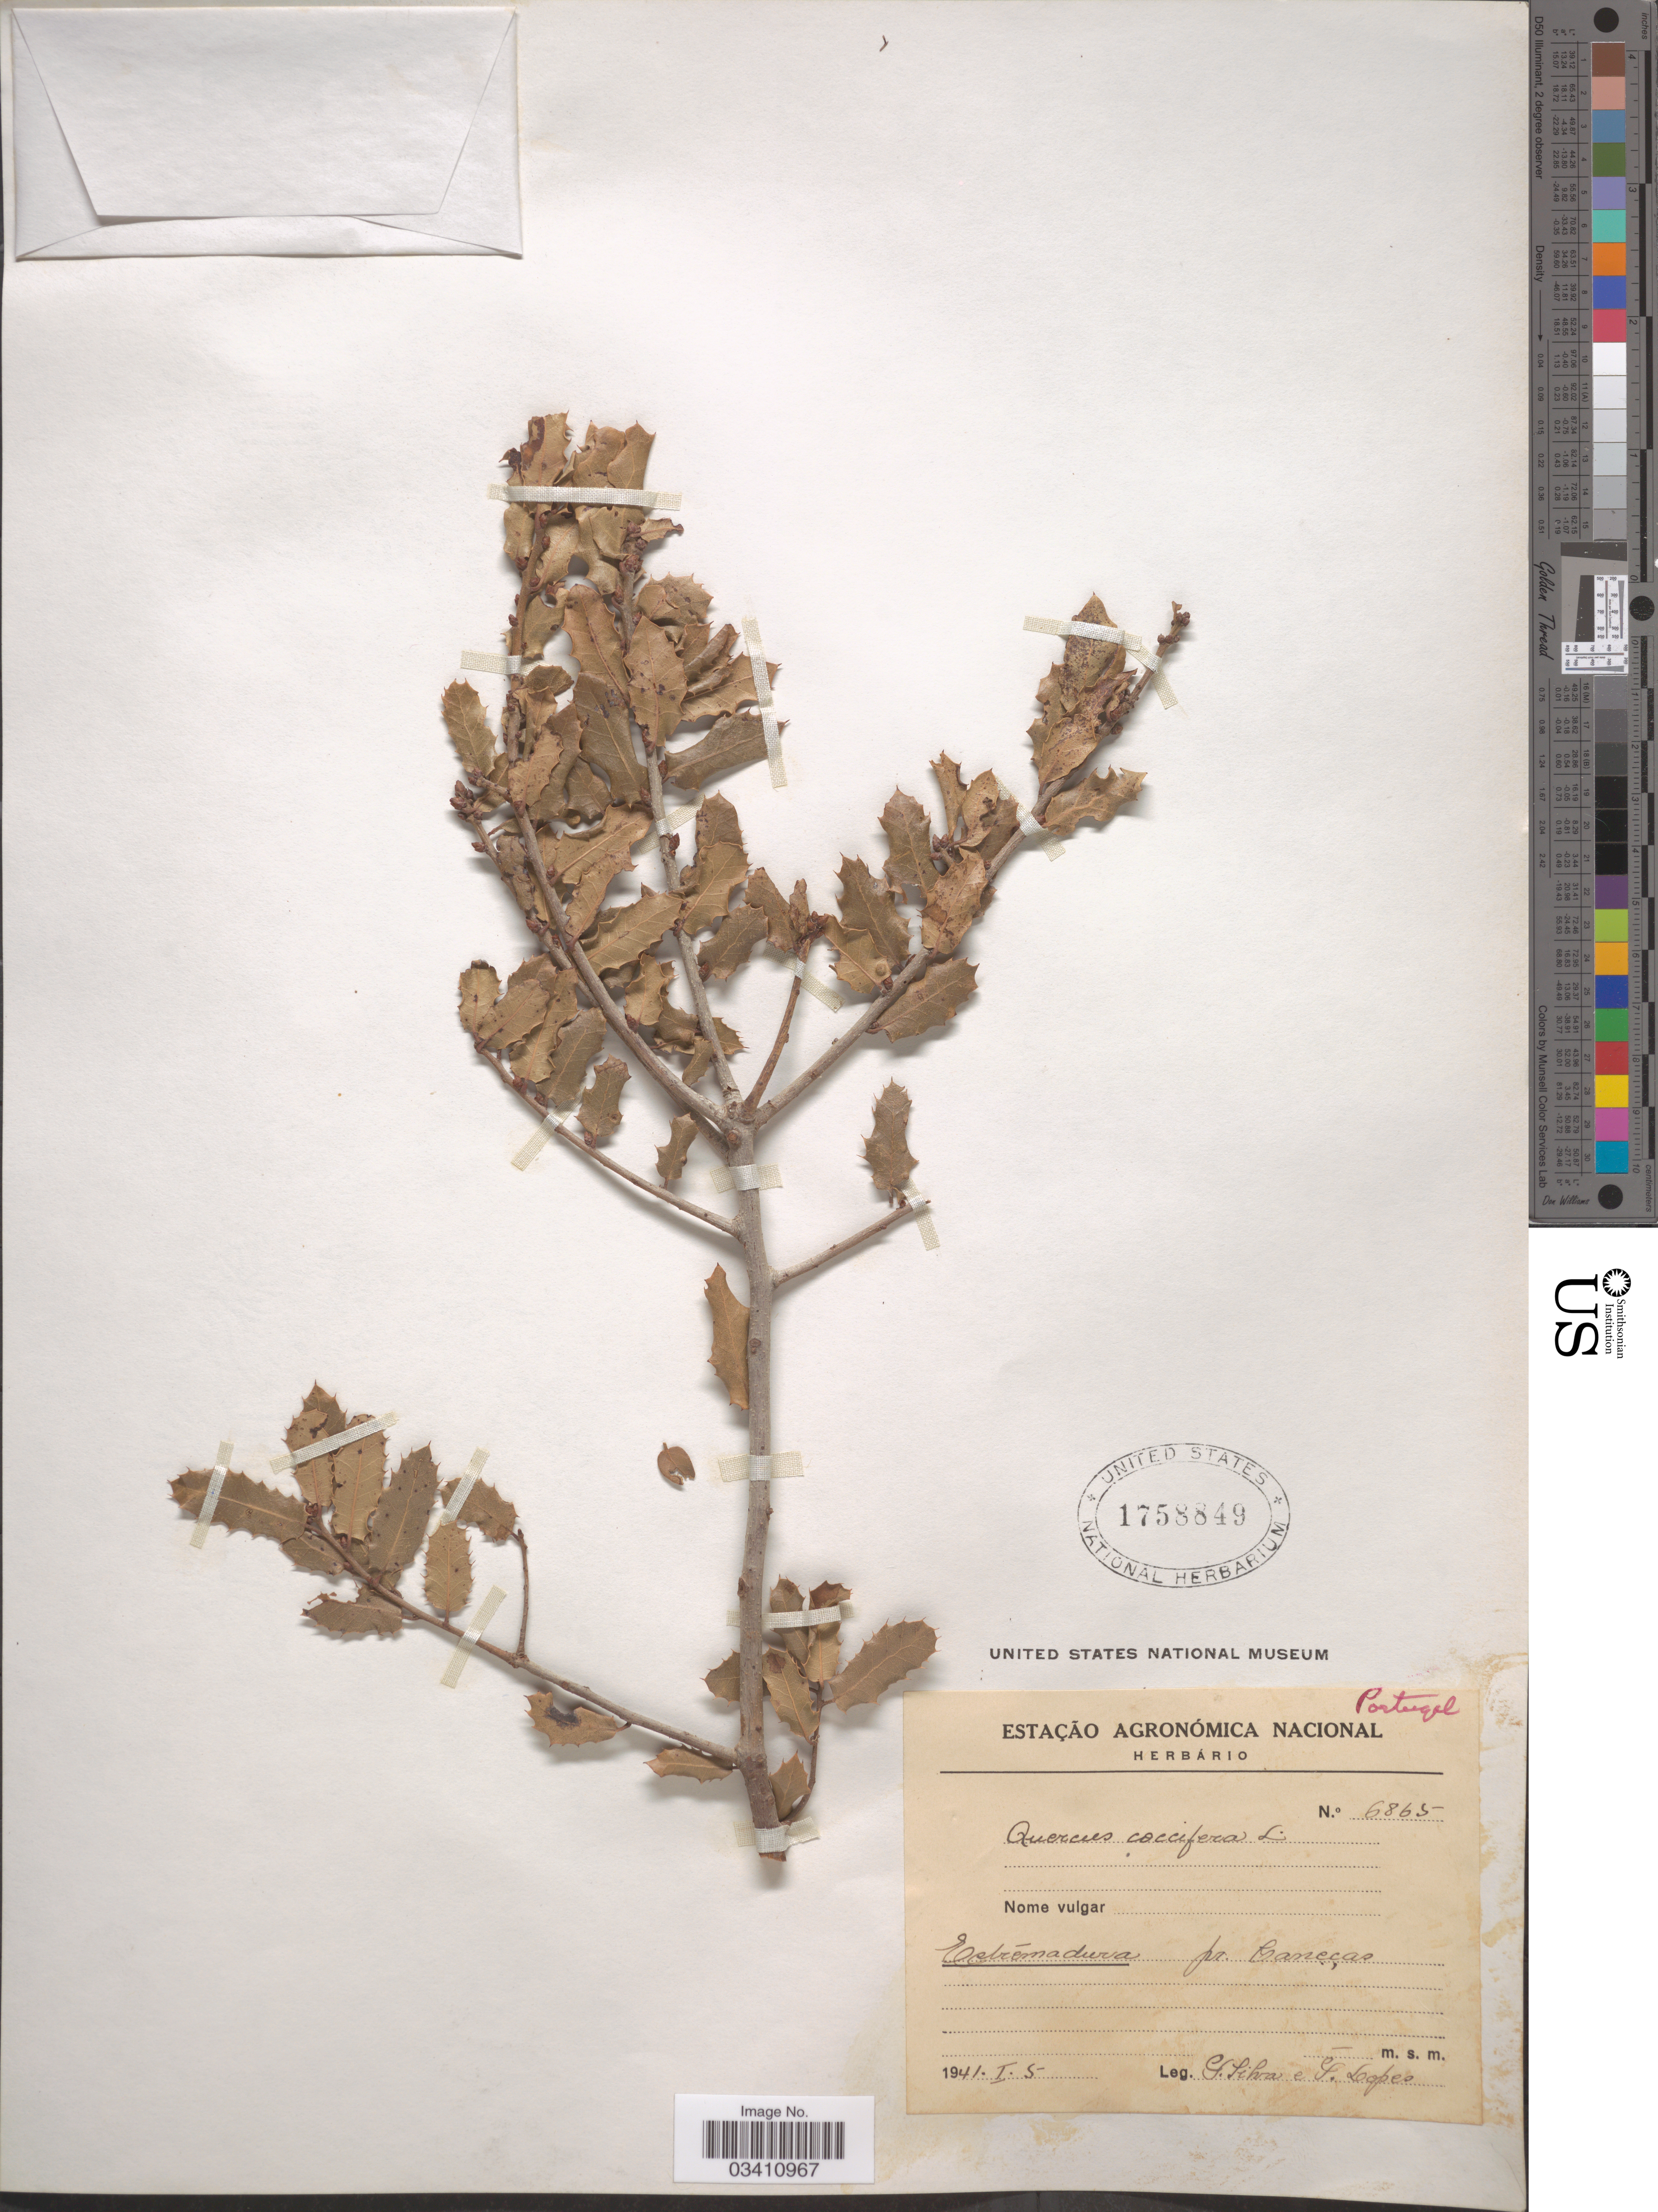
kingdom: Plantae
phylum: Tracheophyta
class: Magnoliopsida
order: Fagales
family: Fagaceae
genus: Quercus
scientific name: Quercus coccifera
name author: L.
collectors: G. Silva & S. Lopes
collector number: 6865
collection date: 1941-01-05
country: Portugal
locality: Estrémadura. Pr. Caneças.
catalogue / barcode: US 1758849